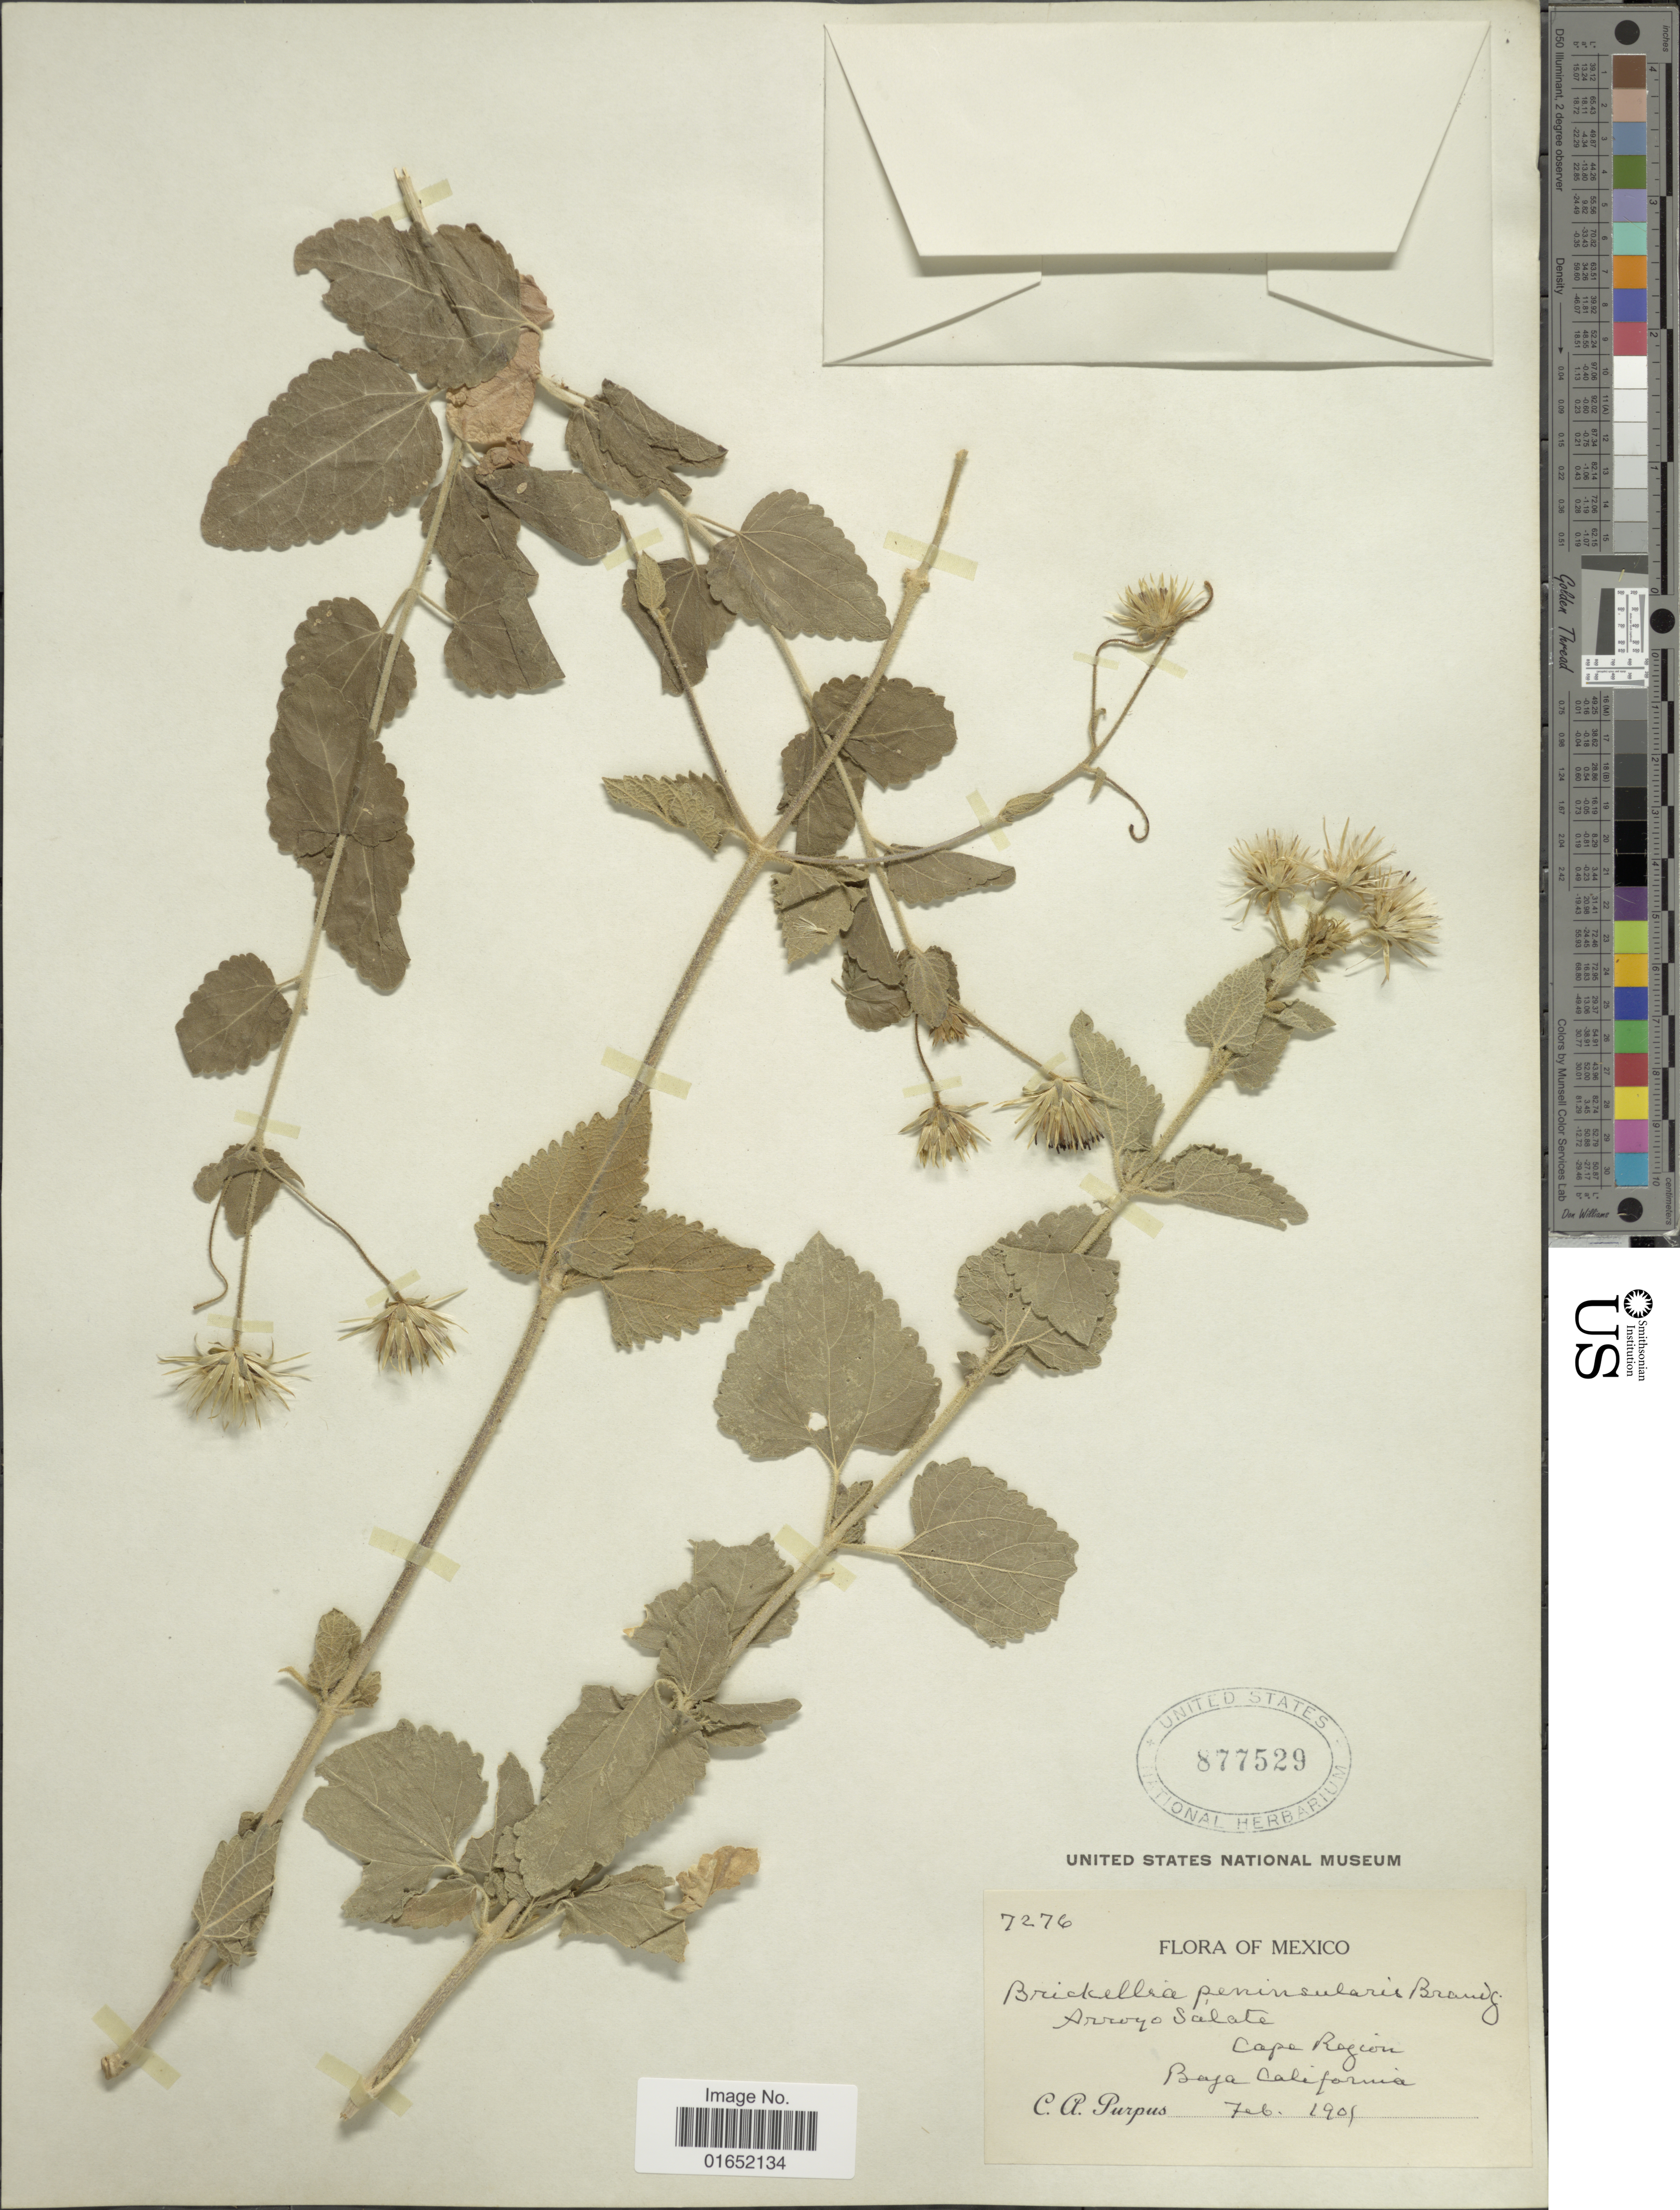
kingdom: Plantae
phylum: Tracheophyta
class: Magnoliopsida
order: Asterales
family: Asteraceae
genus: Brickellia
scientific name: Brickellia peninsularis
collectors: C. A. Purpus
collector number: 7276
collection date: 1909-02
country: Mexico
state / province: Baja California Sur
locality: Arroyo Salate, Cape Region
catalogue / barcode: US 877529